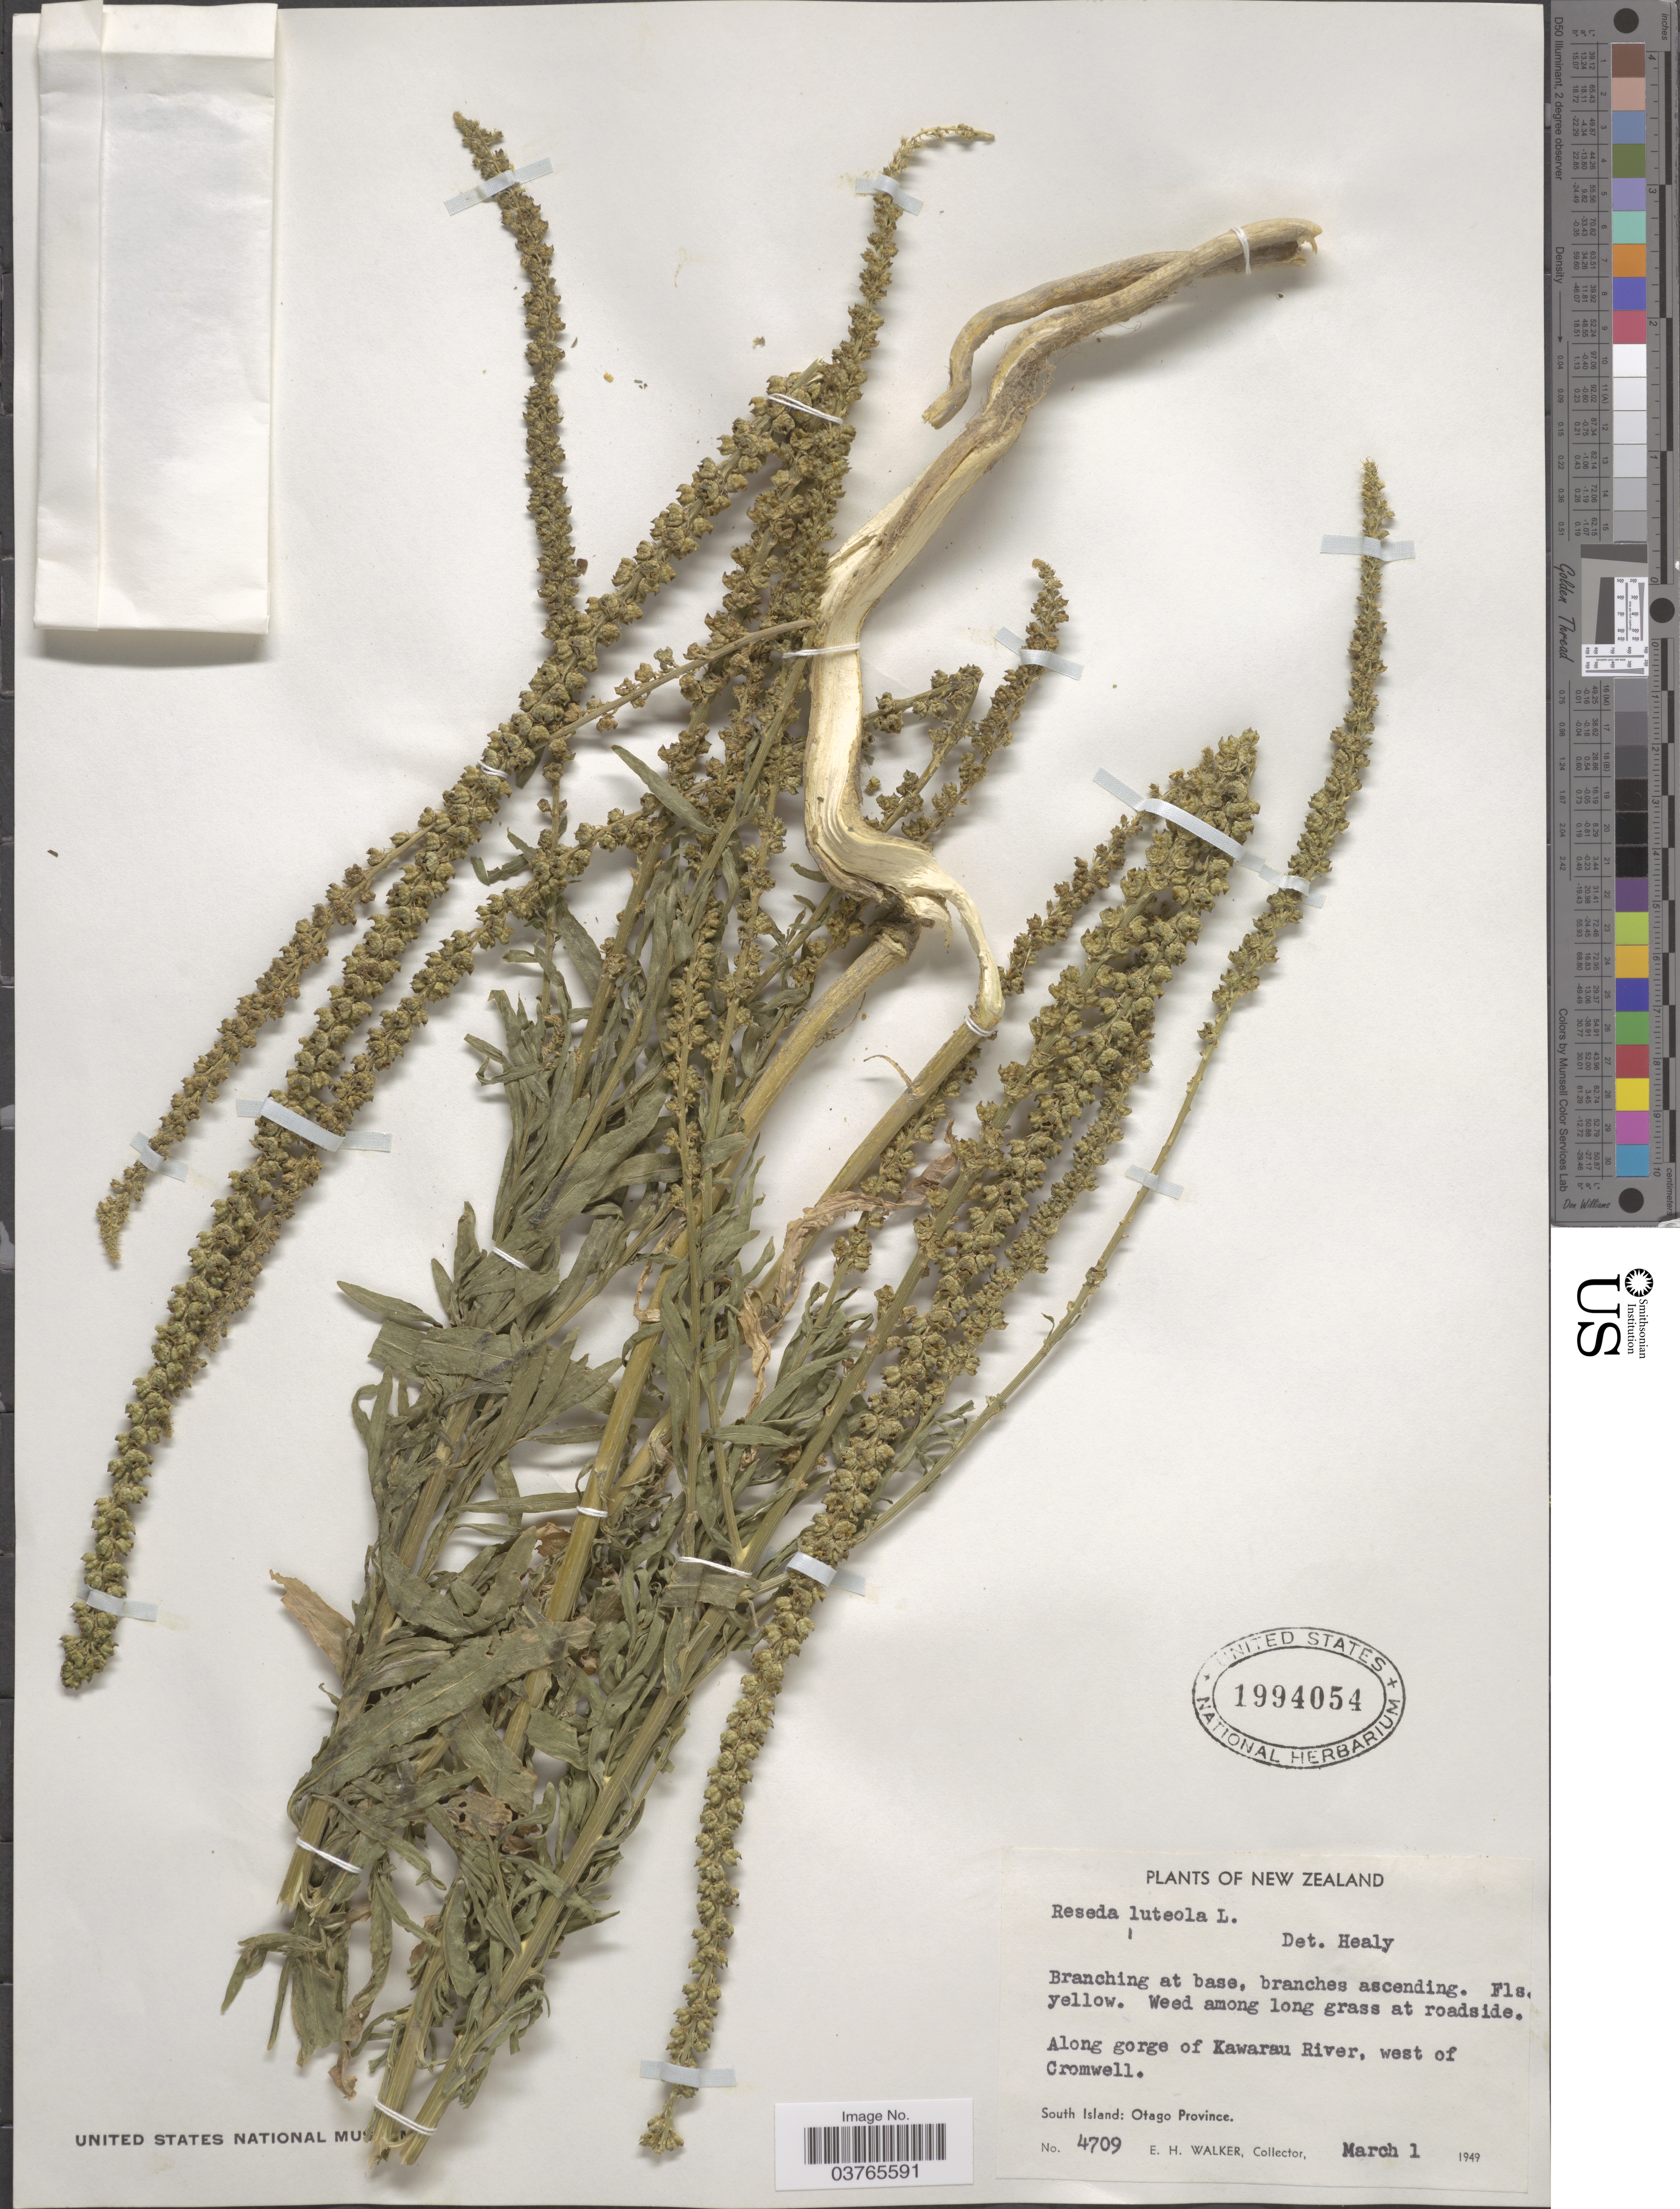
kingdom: Plantae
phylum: Tracheophyta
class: Magnoliopsida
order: Brassicales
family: Resedaceae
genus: Reseda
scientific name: Reseda luteola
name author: L.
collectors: E. H. Walker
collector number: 4709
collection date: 1949-03-01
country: New Zealand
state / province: Otago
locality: Along gorge of Kawarau River, west of Cromwell. South Island.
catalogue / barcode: US 1994054